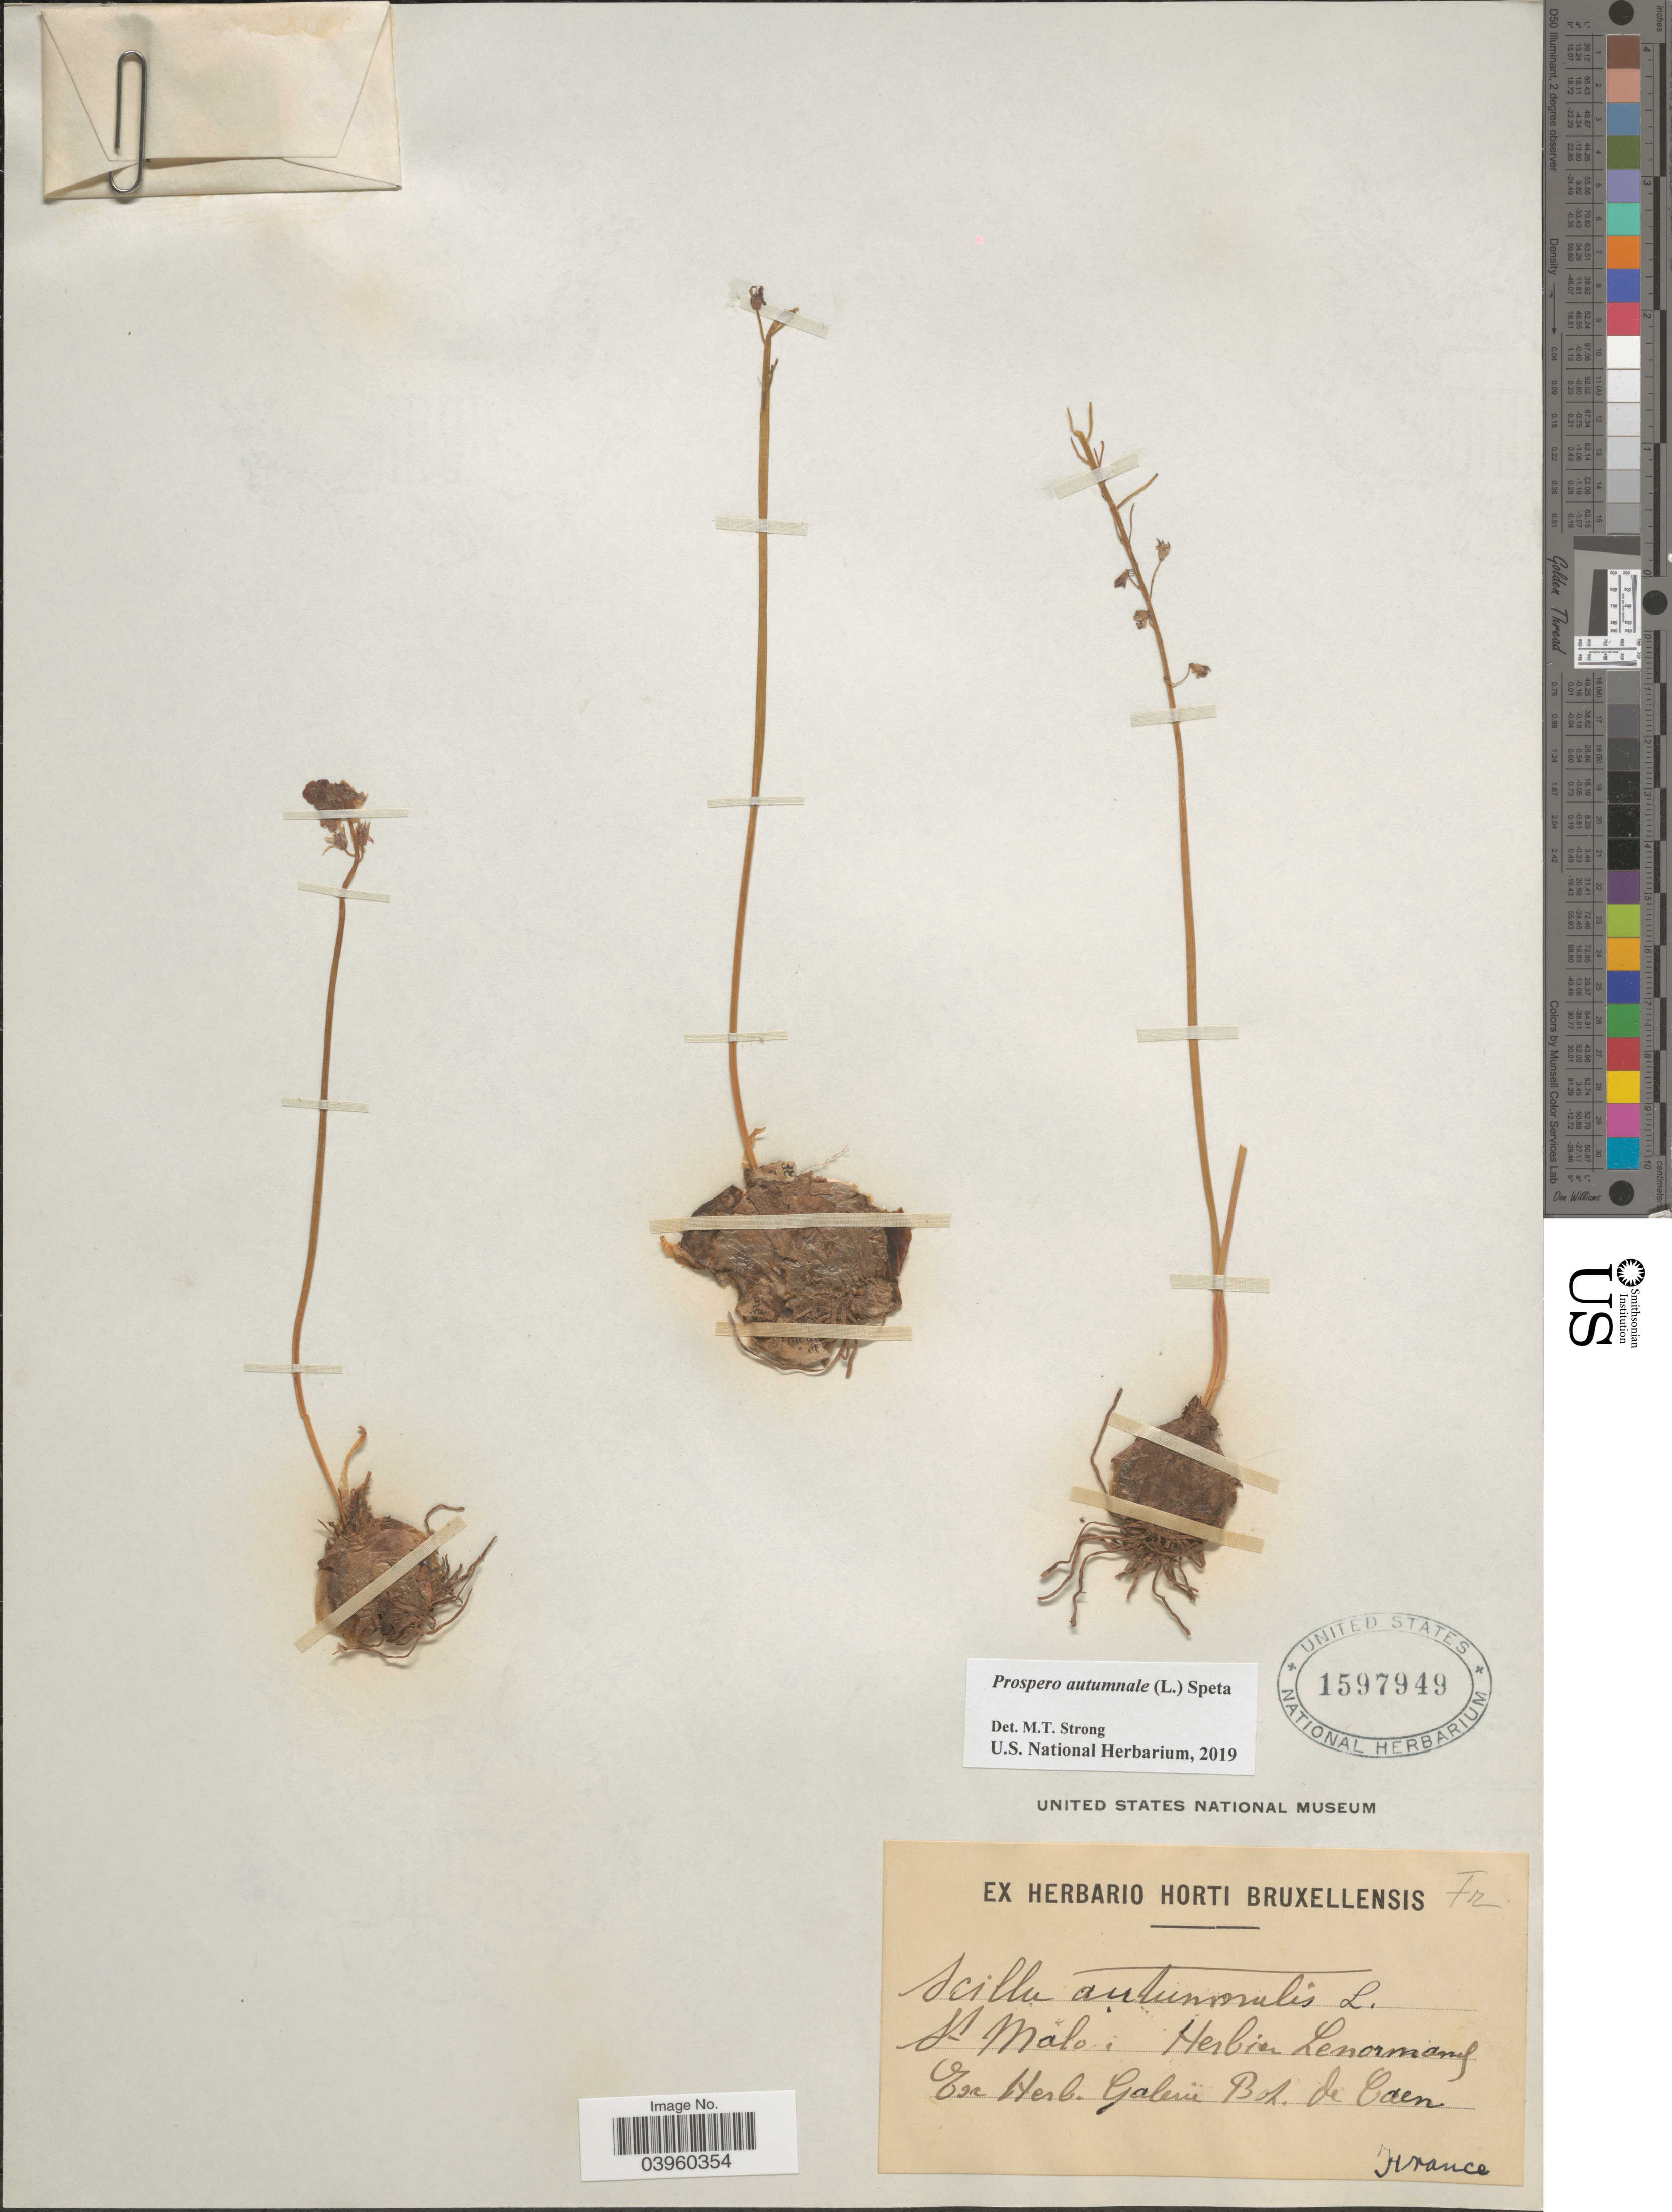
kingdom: Plantae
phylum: Tracheophyta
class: Liliopsida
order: Asparagales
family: Asparagaceae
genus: Prospero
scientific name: Prospero autumnale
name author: (L.) Speta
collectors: Ex herb. Lenormand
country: France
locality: St. Malo.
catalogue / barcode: US 1597949